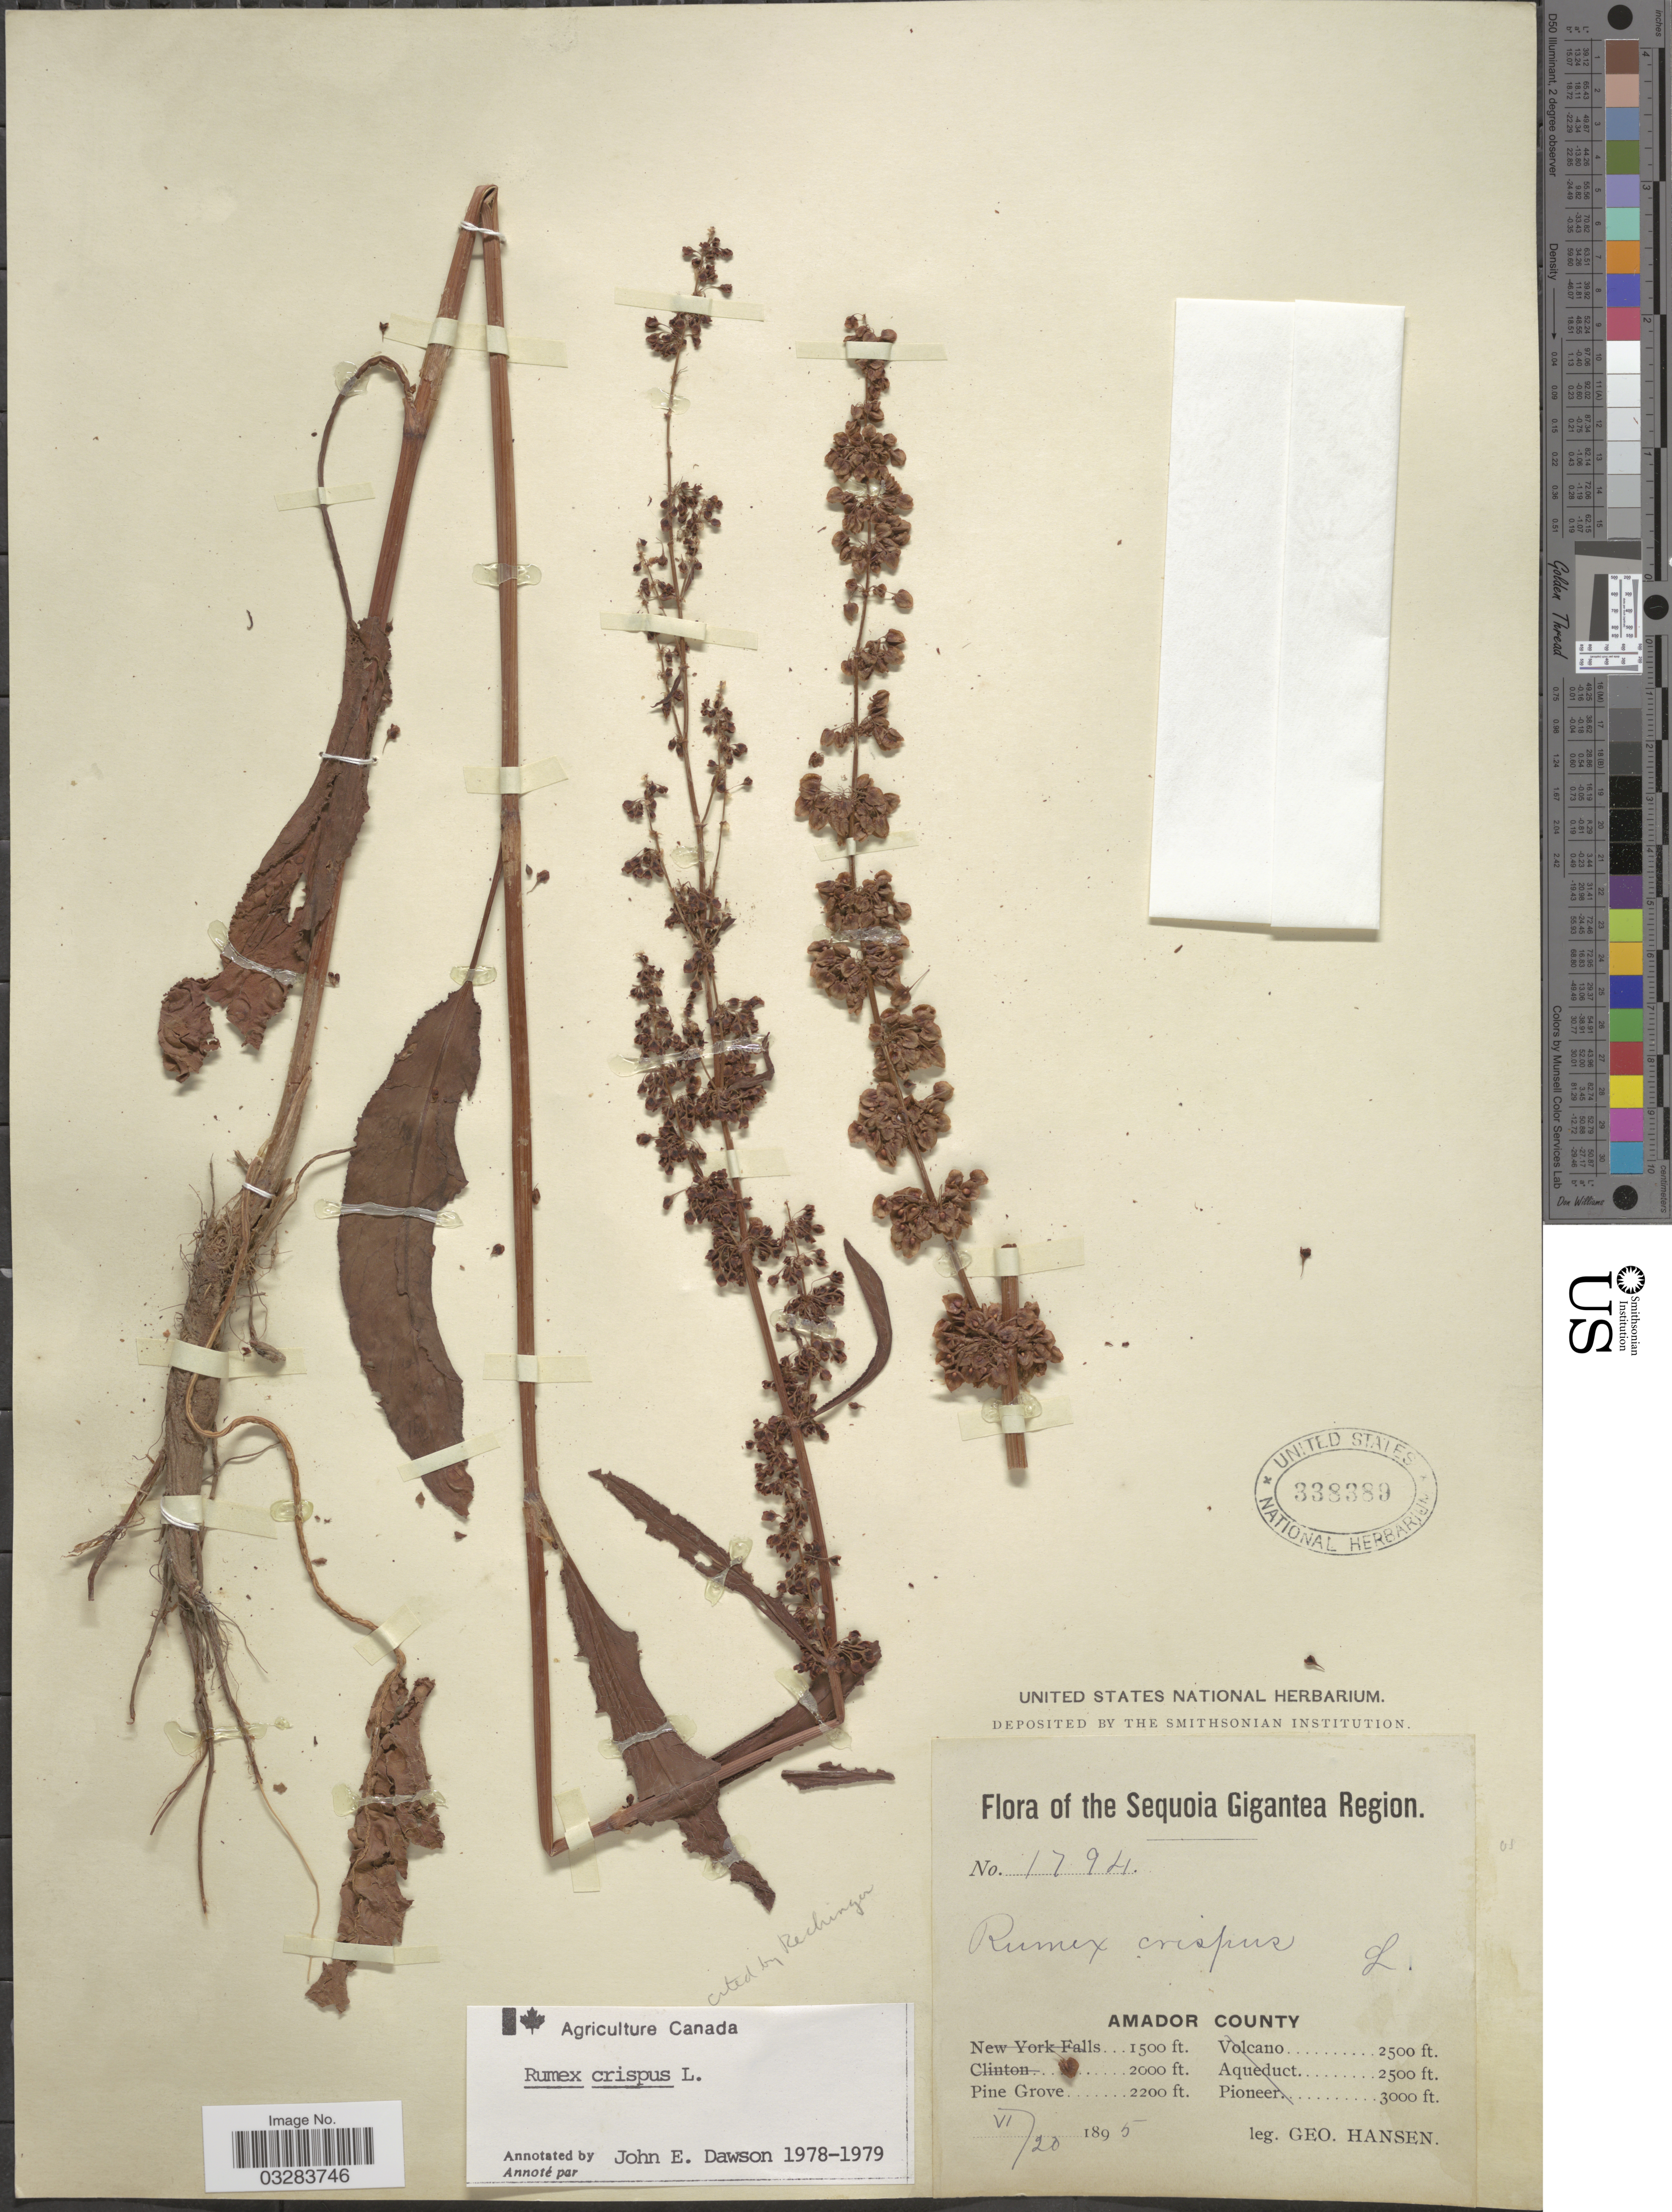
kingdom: Plantae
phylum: Tracheophyta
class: Magnoliopsida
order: Caryophyllales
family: Polygonaceae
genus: Rumex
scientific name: Rumex crispus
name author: L.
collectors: G. Hansen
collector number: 1794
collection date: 1895-06-20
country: United States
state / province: California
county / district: Amador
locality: The Sequoia Gigantea Region, Amador County, Pine Grove.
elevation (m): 671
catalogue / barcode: US 338389